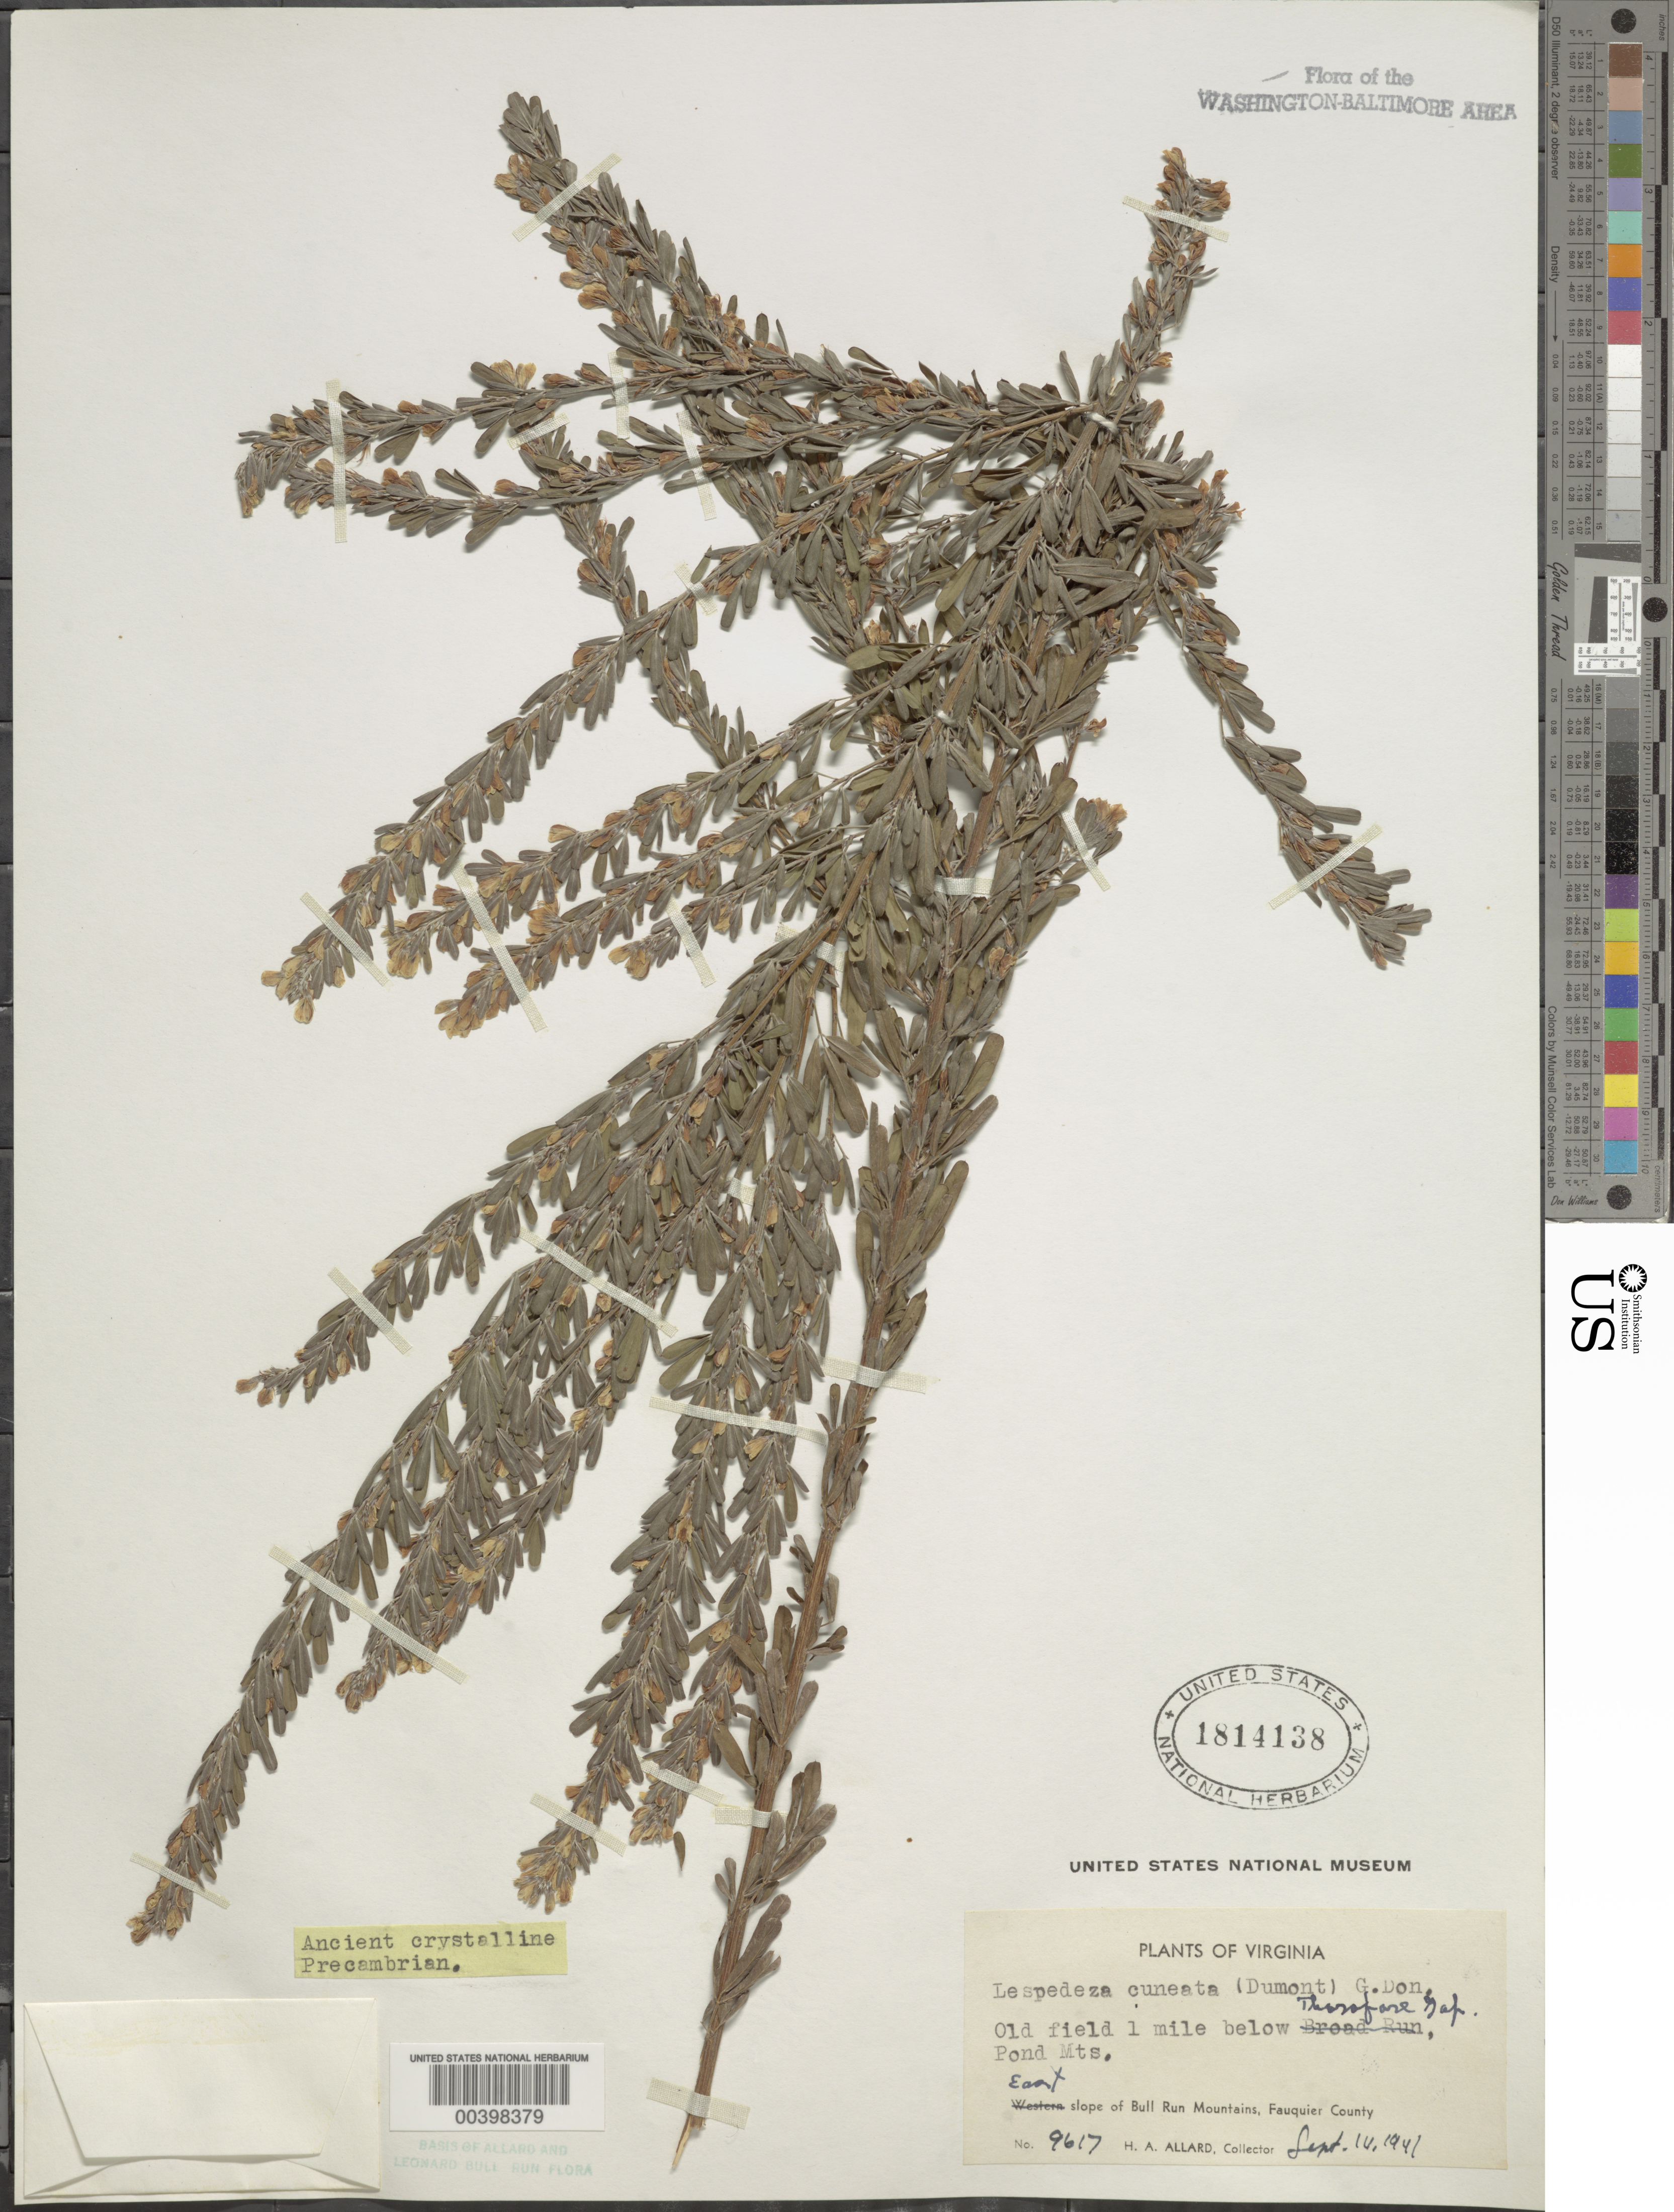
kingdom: Plantae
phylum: Tracheophyta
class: Magnoliopsida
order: Fabales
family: Fabaceae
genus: Lespedeza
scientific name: Lespedeza cuneata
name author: (Dum. Cours.) G. Don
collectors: H. A. Allard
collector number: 9617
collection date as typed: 14 Sep 1941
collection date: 1941-09-14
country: United States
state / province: Virginia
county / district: Fauquier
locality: Below Thorofare Gap, Pond Mountains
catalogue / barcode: US 1814138